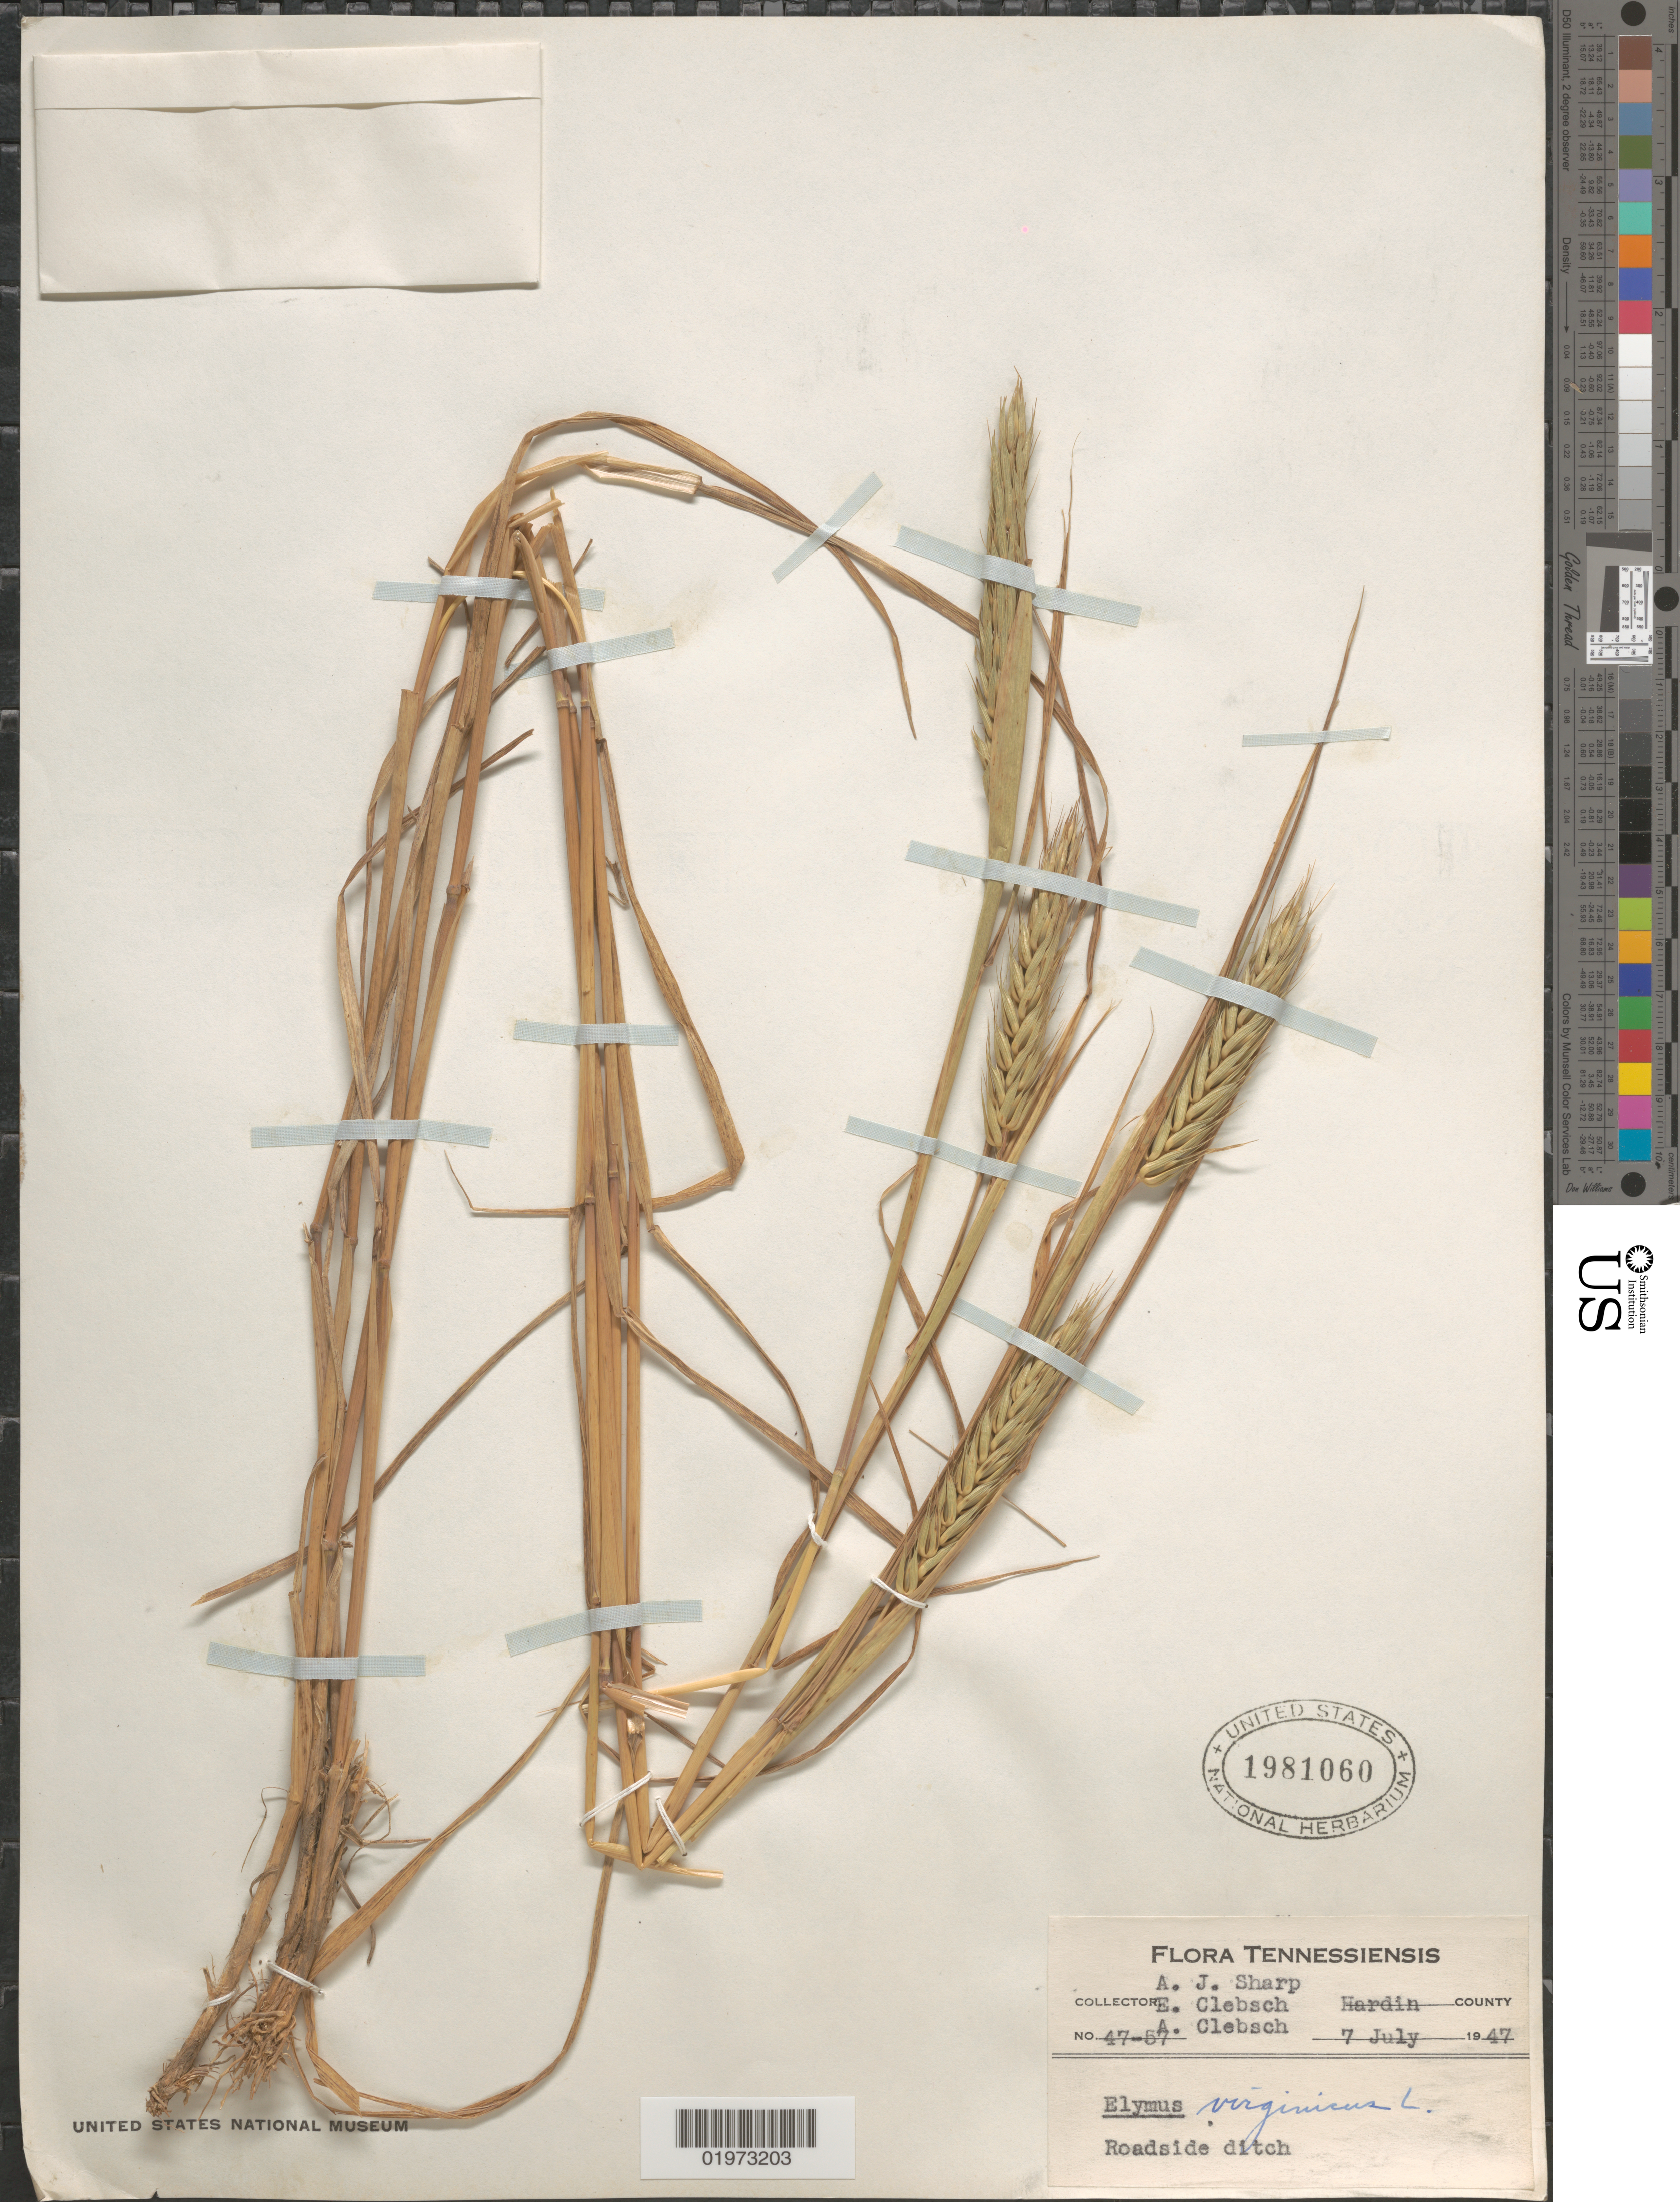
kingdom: Plantae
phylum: Tracheophyta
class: Liliopsida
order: Poales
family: Poaceae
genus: Elymus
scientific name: Elymus virginicus var. virginicus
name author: L.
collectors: A. J. Sharp, E. Clebsch & A. Clebsch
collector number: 47-57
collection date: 1947-07-07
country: United States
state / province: Tennessee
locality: Hardin County. Roadside ditch.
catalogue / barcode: US 1981060